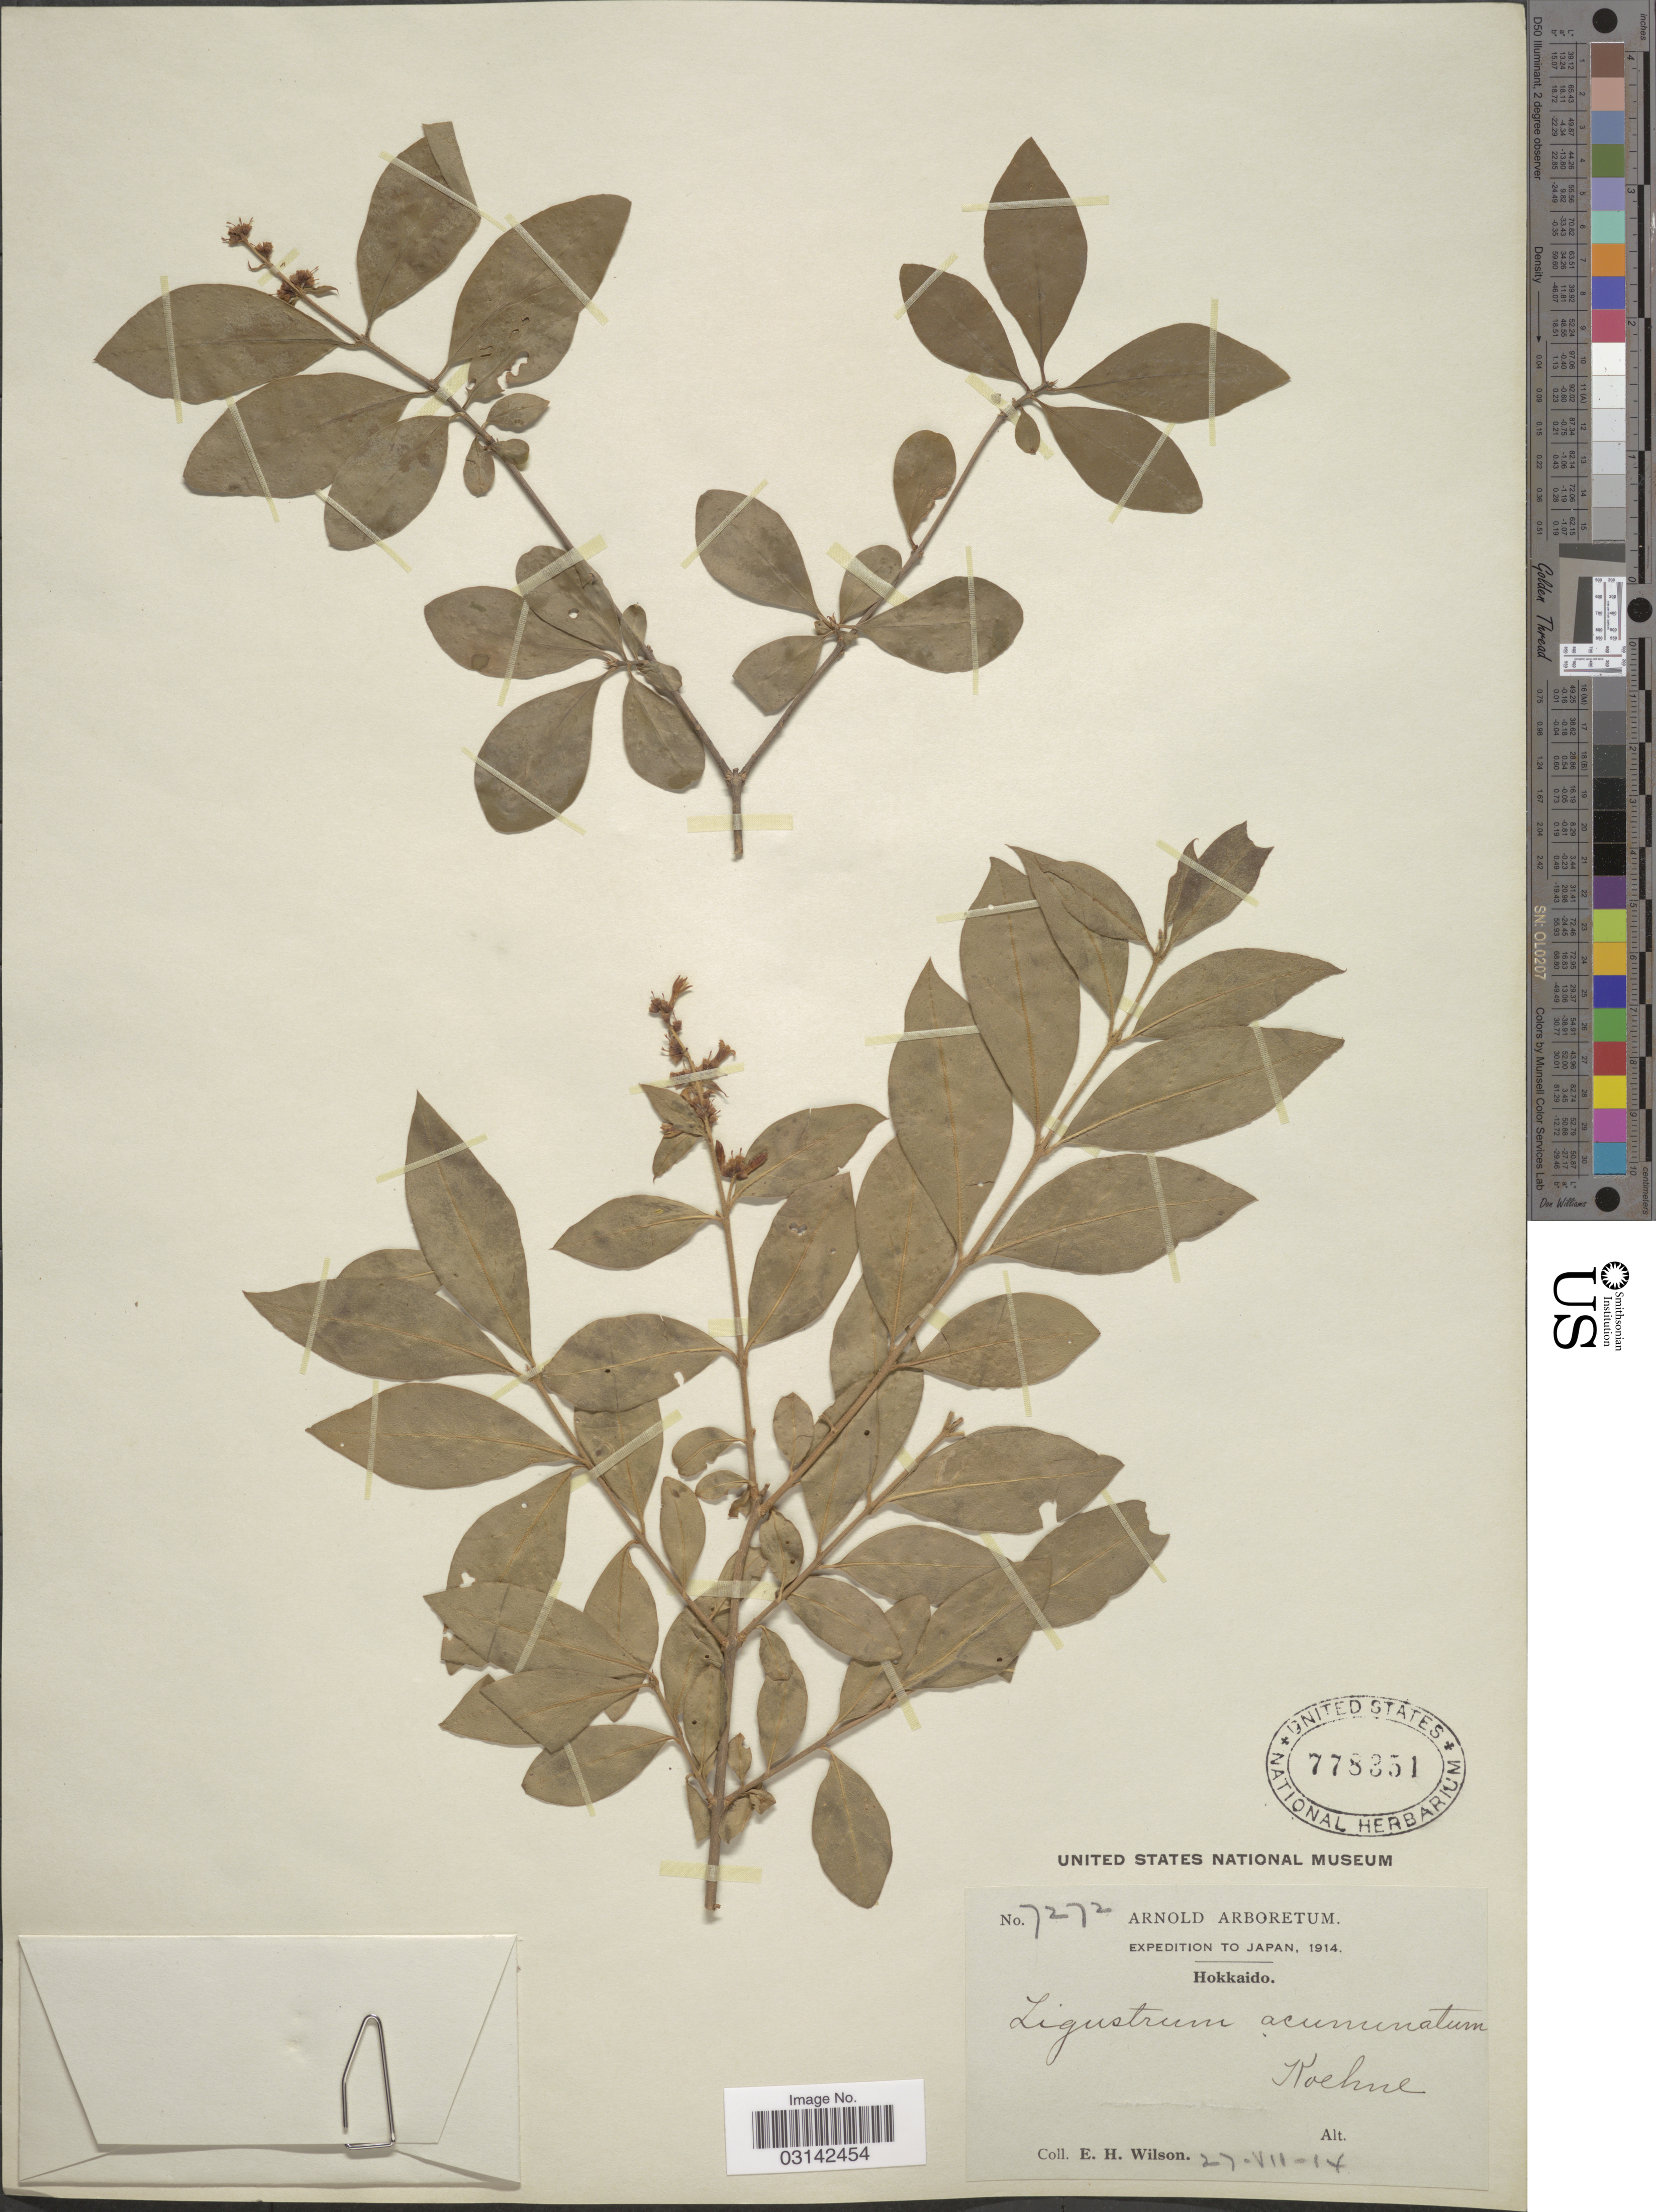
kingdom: Plantae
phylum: Tracheophyta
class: Magnoliopsida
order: Lamiales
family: Oleaceae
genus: Ligustrum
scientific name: Ligustrum leucanthum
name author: (S. Moore) P.S. Green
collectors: E. Wilson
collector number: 7272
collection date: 1914-07-27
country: Japan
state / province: Hokkaidō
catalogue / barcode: US 778351